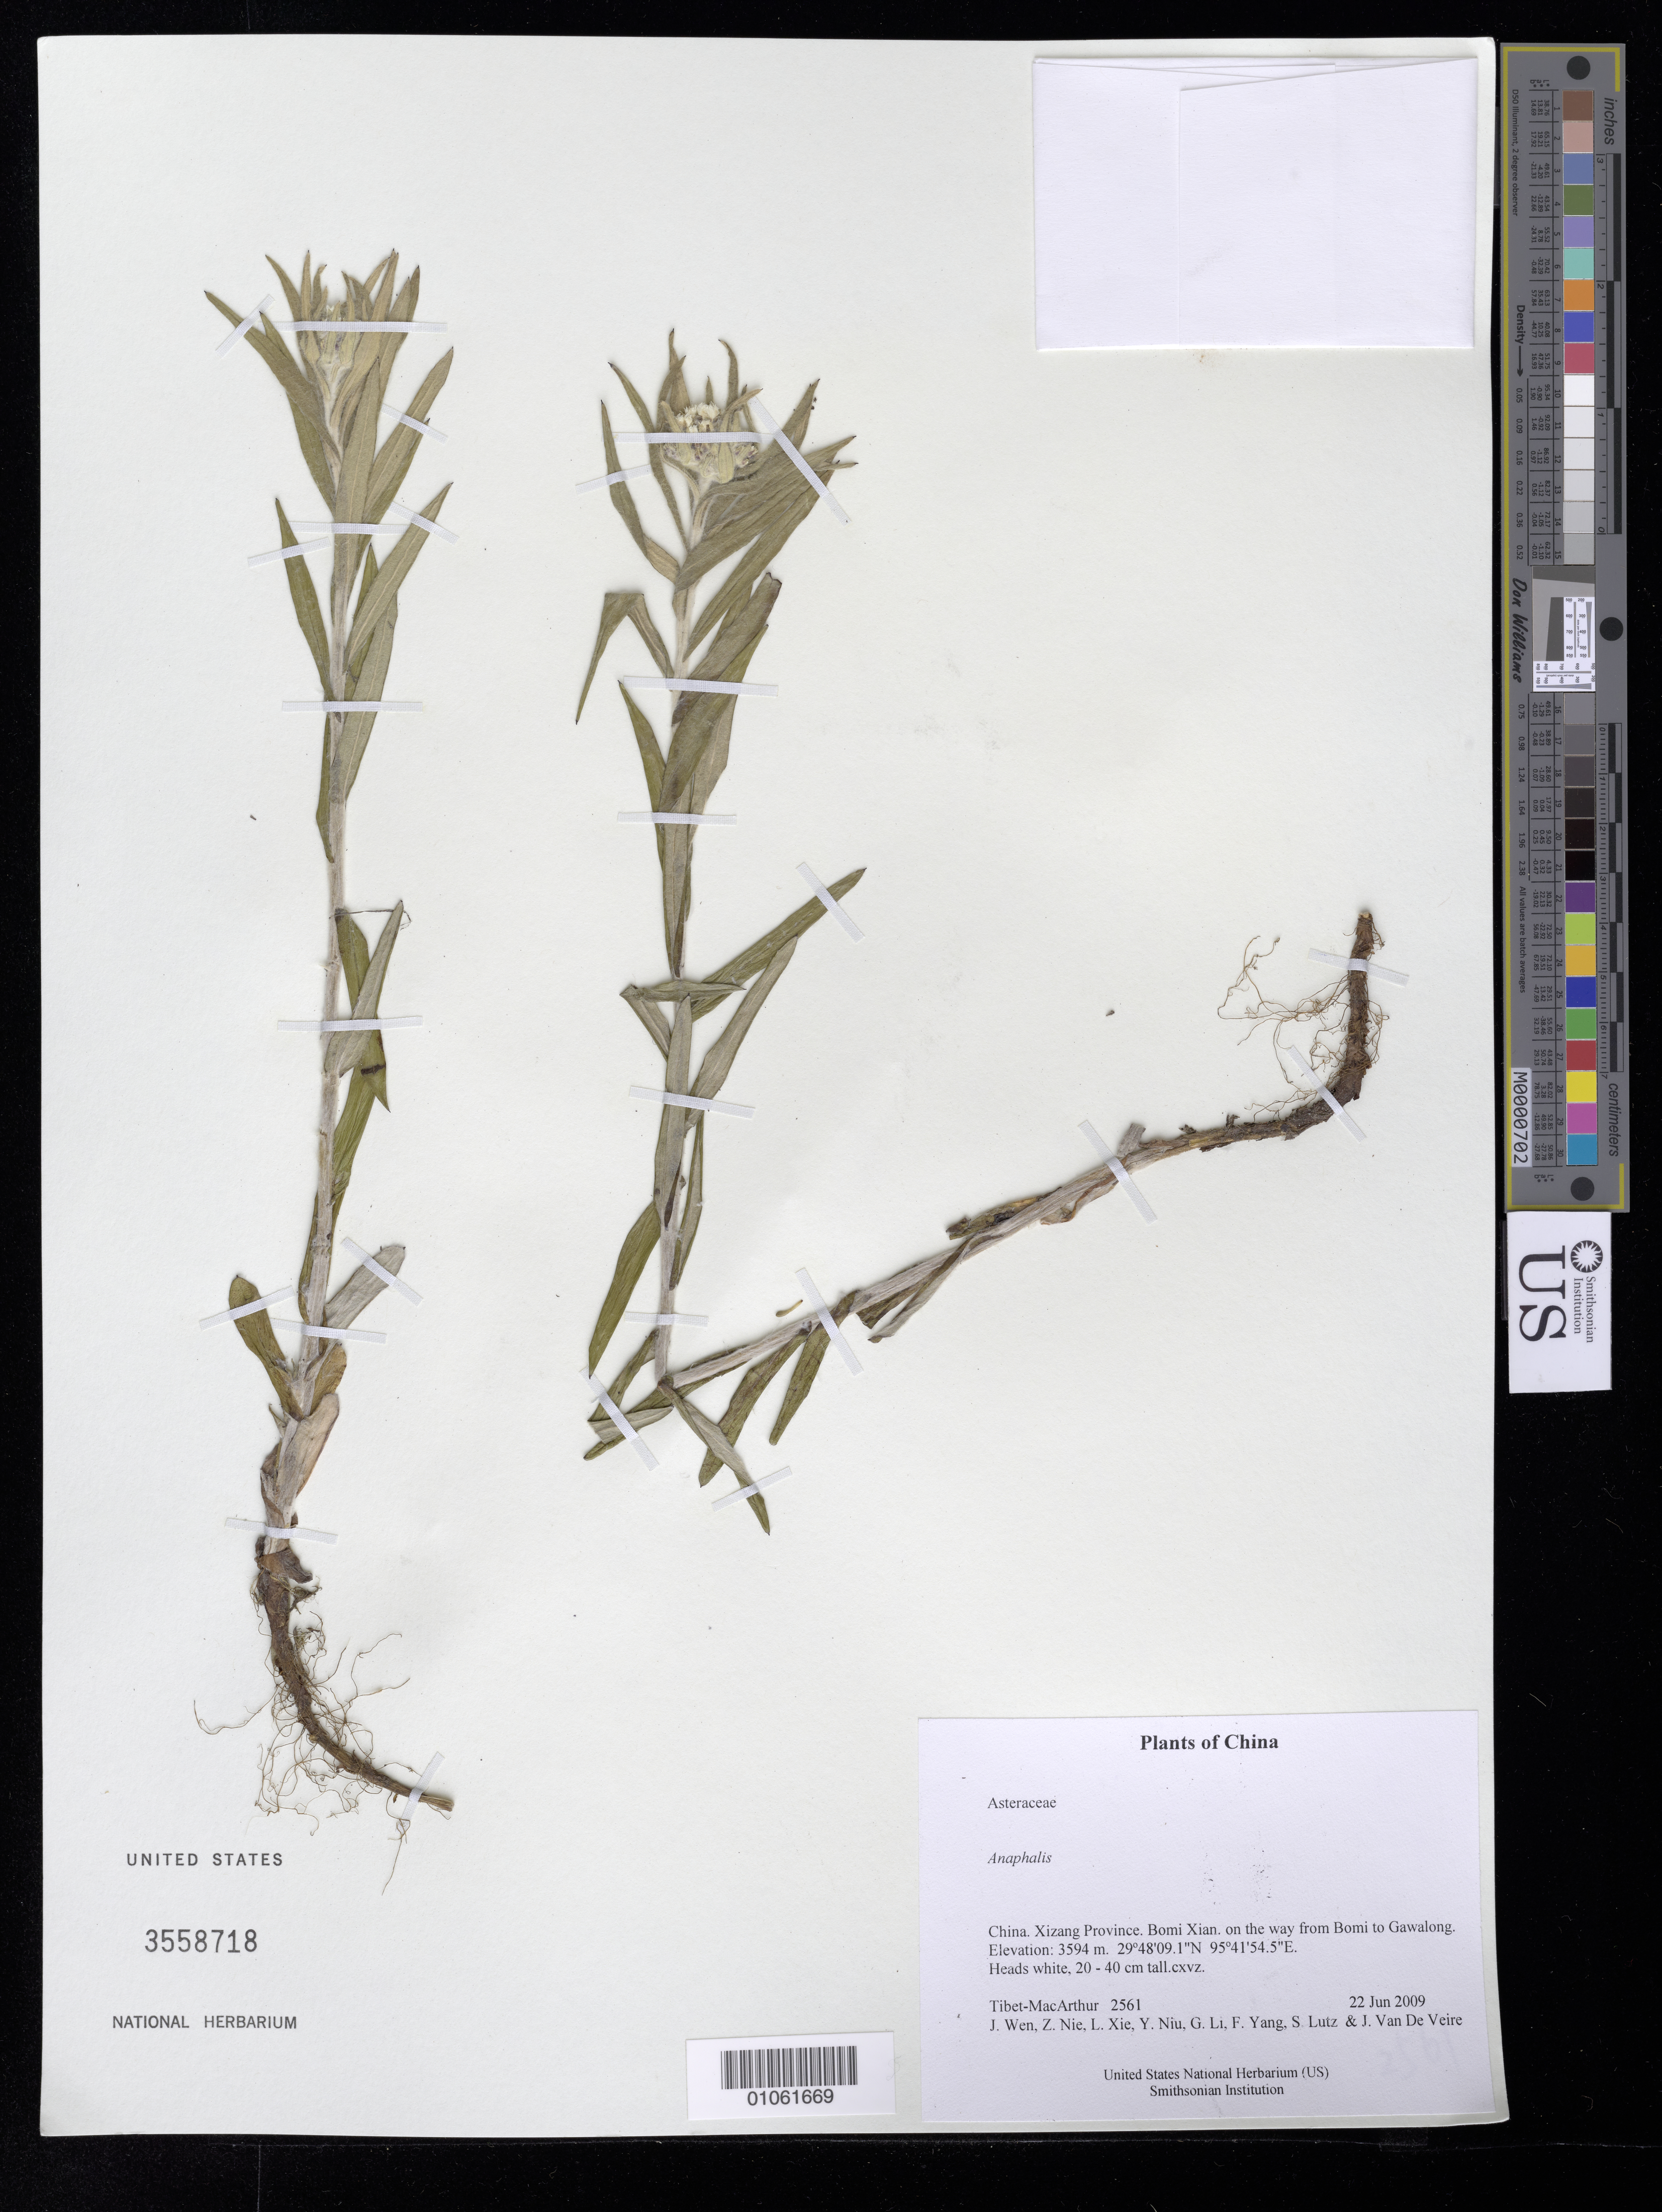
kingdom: Plantae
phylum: Tracheophyta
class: Magnoliopsida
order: Asterales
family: Asteraceae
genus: Anaphalis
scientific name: Anaphalis sp.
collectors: Tibet-MacArthur, J. Wen, Z. Nie, L. Xie, Y. Niu, G. Li, F. Yang, S. Lutz & J. Van De Veire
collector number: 2561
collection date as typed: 22 Jun 2009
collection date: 2009-06-22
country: China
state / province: Xizang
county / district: Bomi Xian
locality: on the way from Bomi to Gawalong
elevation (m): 3594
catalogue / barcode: US 3558718